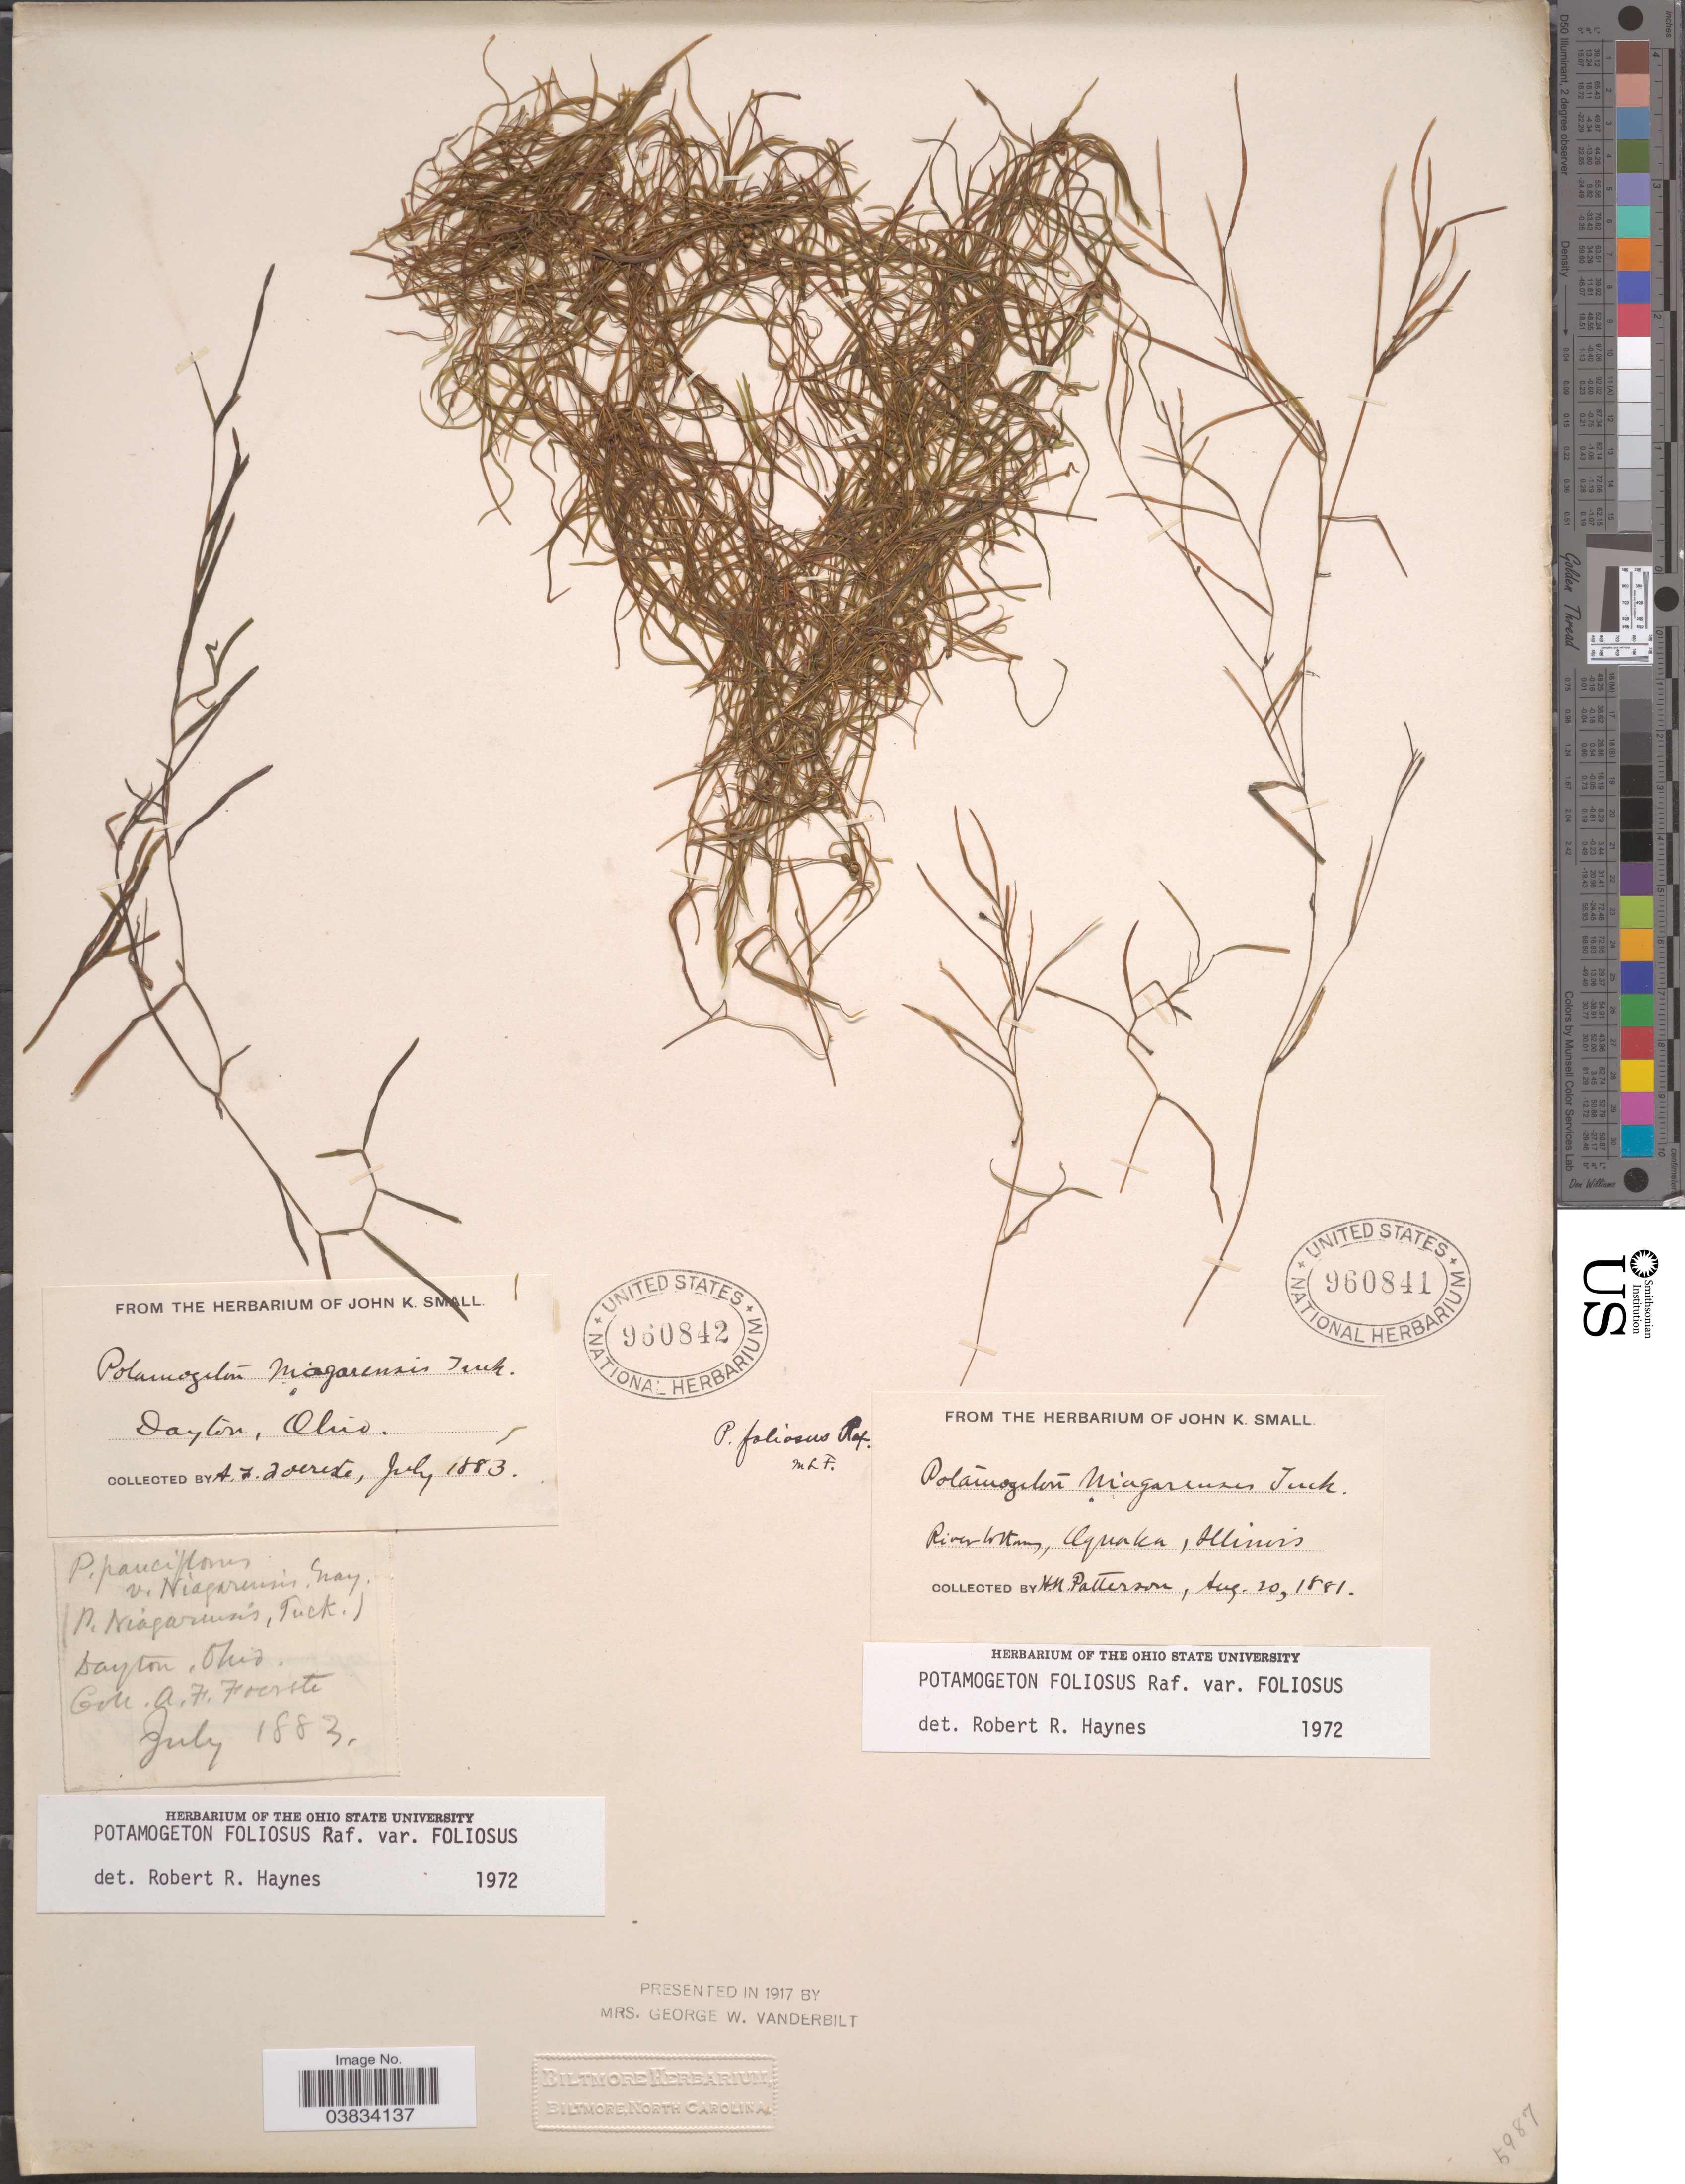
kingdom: Plantae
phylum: Tracheophyta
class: Liliopsida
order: Alismatales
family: Potamogetonaceae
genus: Potamogeton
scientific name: Potamogeton foliosus var. foliosus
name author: Raf.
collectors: A. Foerste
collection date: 1883-07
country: United States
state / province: Ohio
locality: Dayton.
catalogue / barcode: US 960842